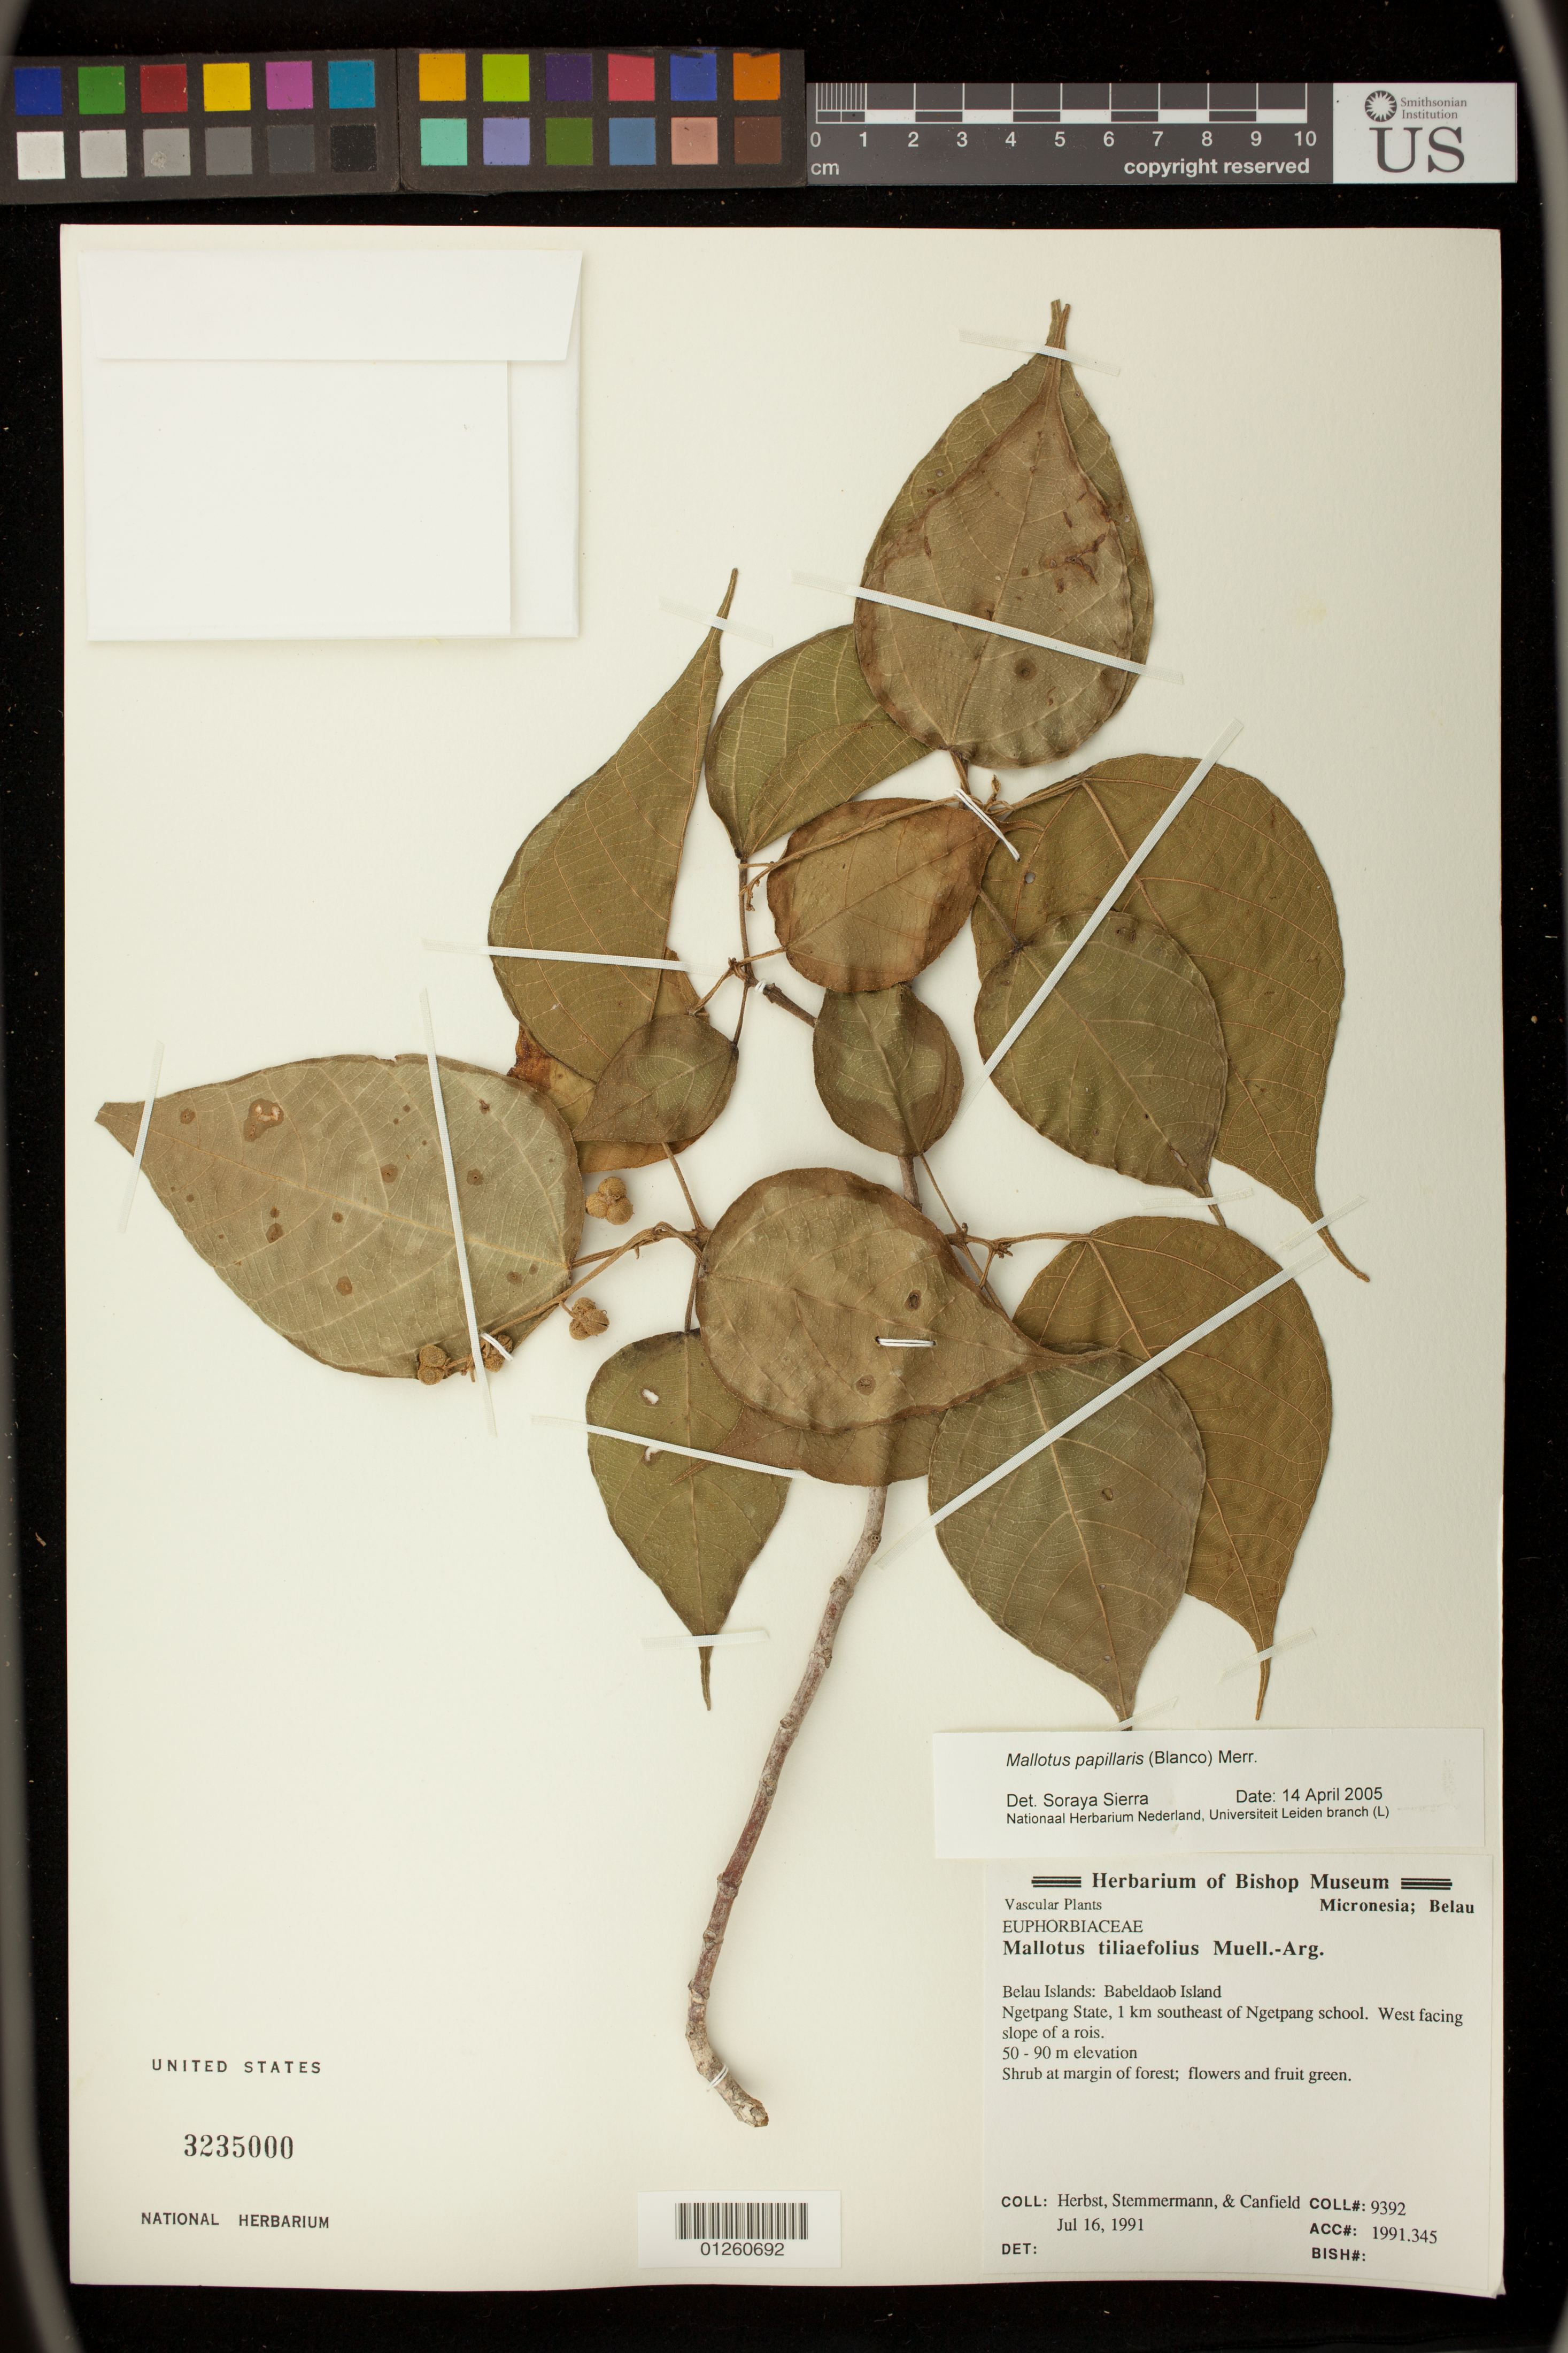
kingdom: Plantae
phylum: Tracheophyta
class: Magnoliopsida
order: Malpighiales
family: Euphorbiaceae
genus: Mallotus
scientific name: Mallotus papillaris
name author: (Blanco) Merr.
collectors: -. Herbst, -. Stemmermann & -. Canfield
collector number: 9392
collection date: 1991-07-16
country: Palau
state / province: Ngatpang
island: Babeldaob [Babelthuap]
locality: Belau Islands: Babeldaob Island; 1 km south of Ngetpang school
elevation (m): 50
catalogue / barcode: US 3235000